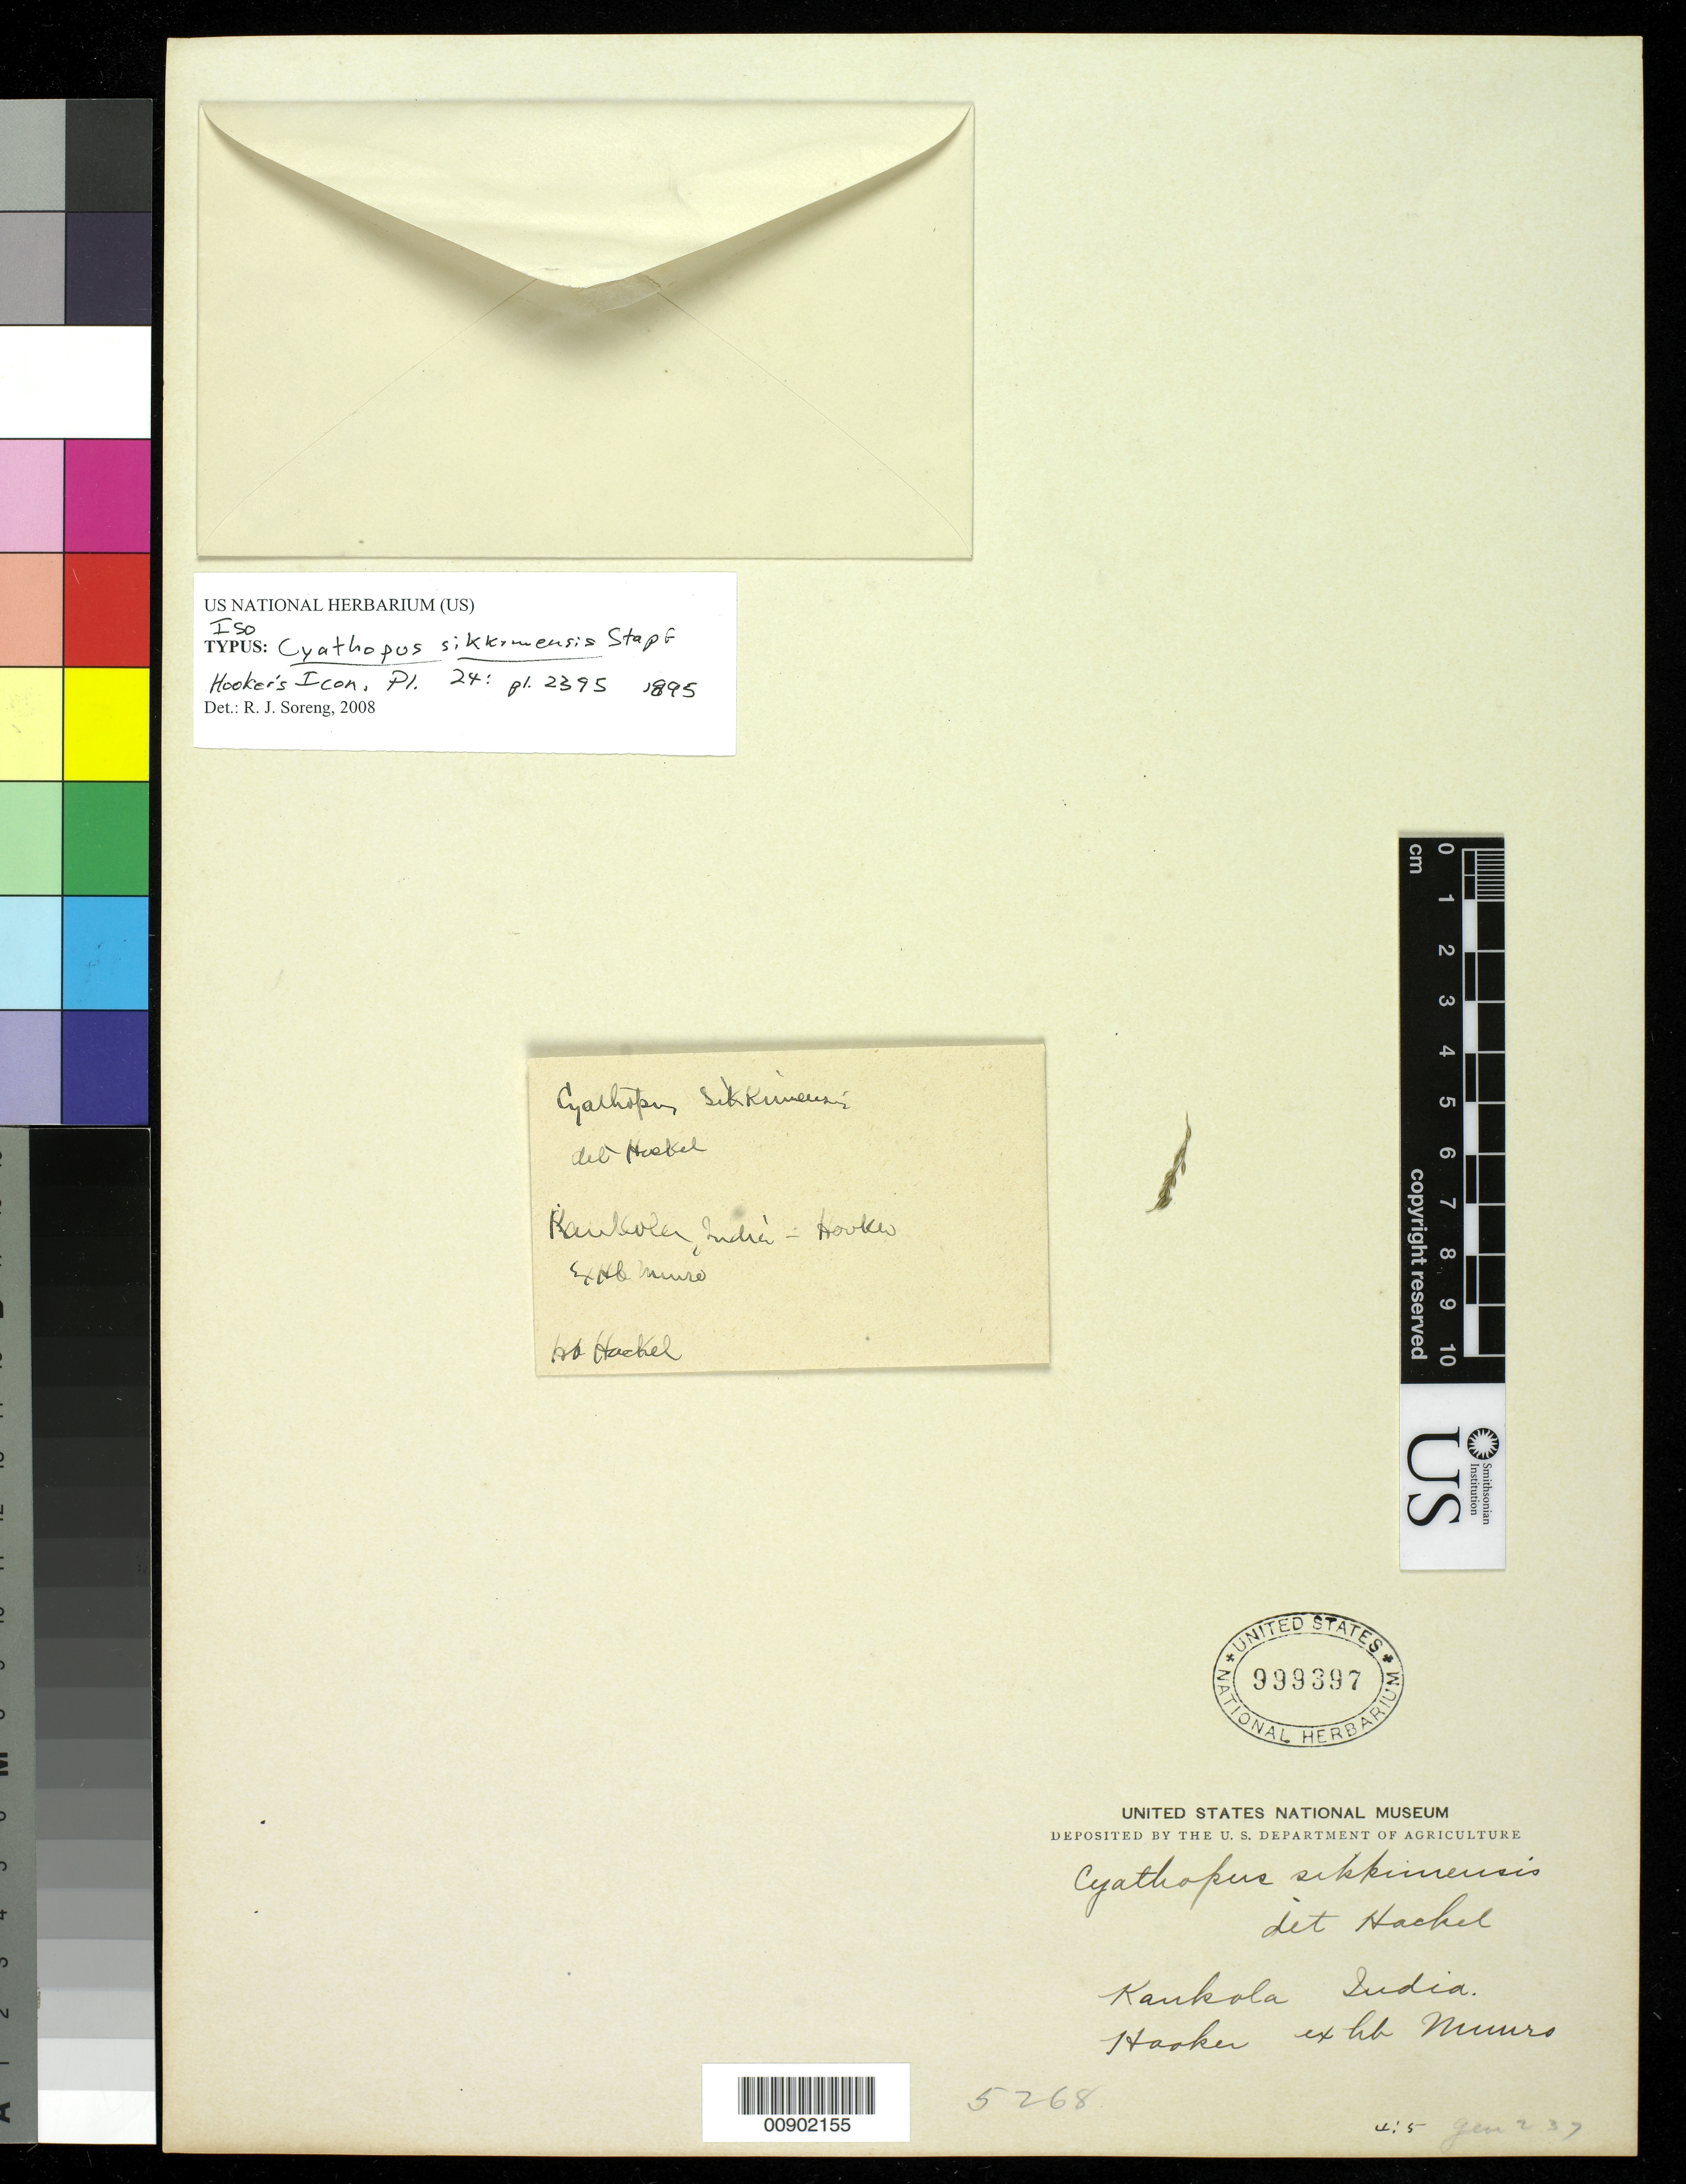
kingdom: Plantae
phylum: Tracheophyta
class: Liliopsida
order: Poales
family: Poaceae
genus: Cyathopus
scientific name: Cyathopus sikkimensis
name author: Stapf in Hook.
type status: Isotype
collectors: J. D. Hooker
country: India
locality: Kankola, India. [Protologue, "North Sikkim, Lachoong valley in woods, 11000 ft., J.D. Hooker"]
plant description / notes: Fragmentary material of type ex herb. Munro; note that specimen data does not match protologue.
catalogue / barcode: US 999397